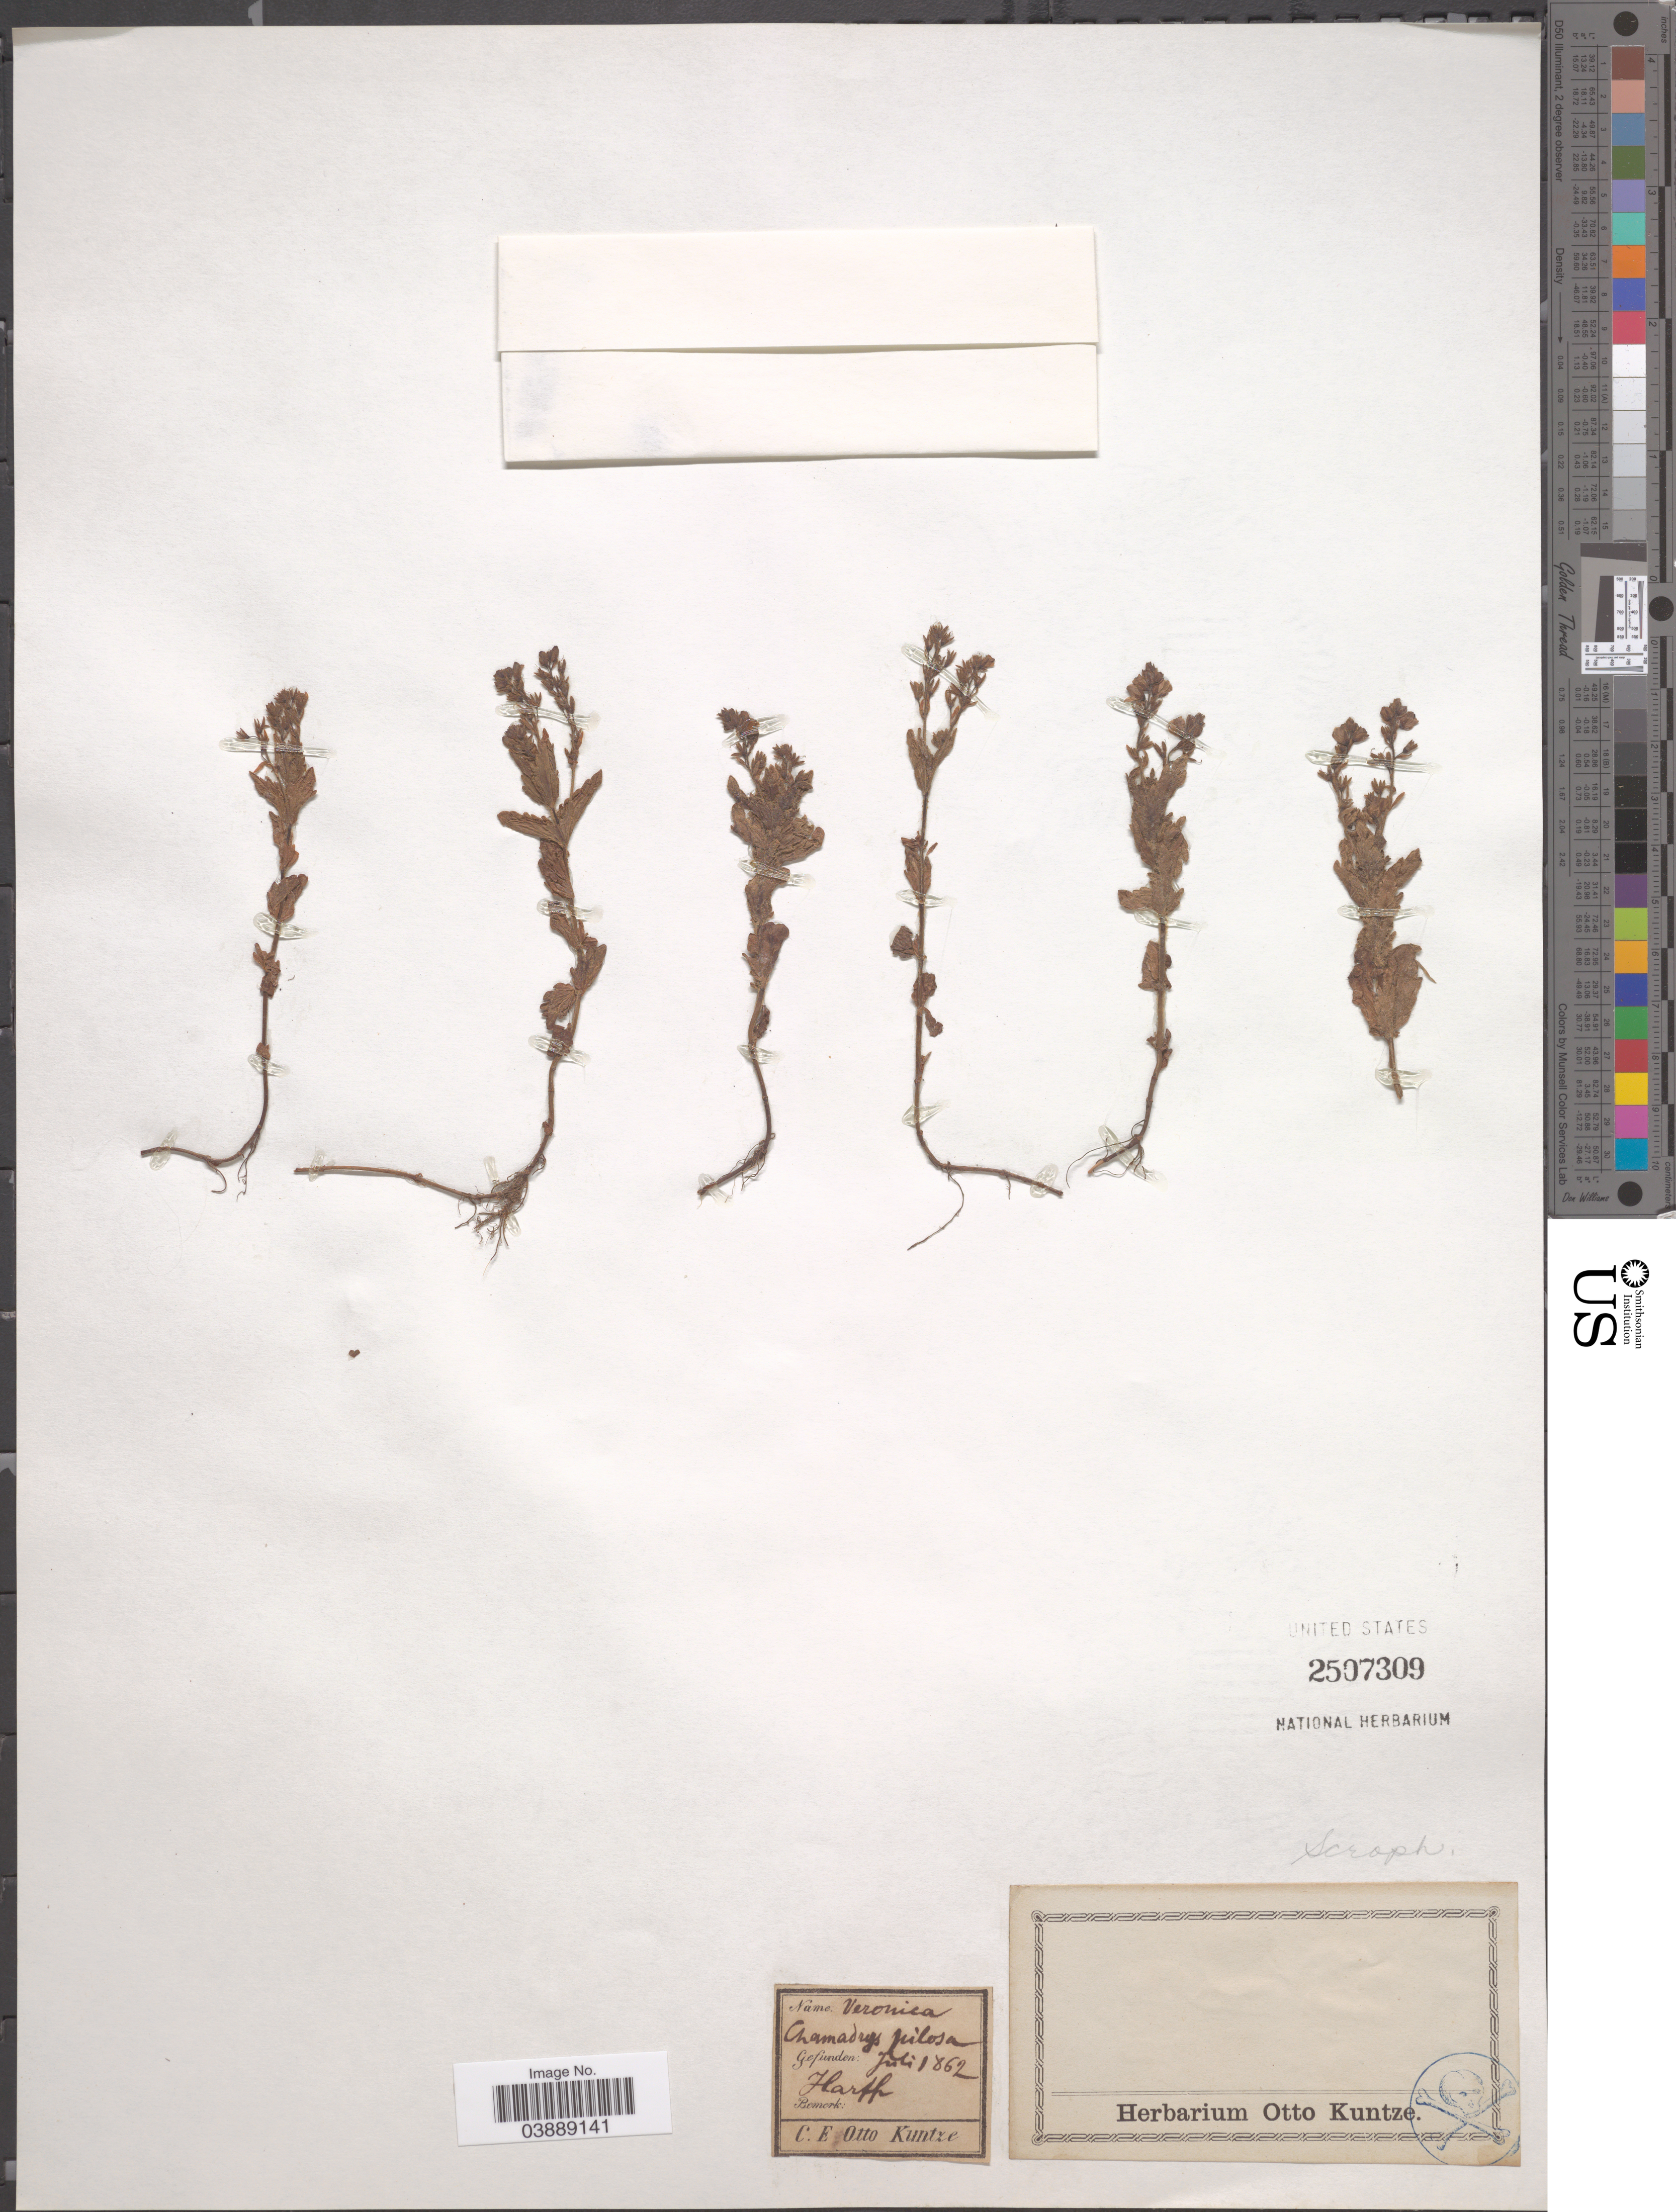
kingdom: Plantae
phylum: Tracheophyta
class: Magnoliopsida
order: Lamiales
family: Plantaginaceae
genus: Veronica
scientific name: Veronica chamaedrys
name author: L.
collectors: C.E.O. Kuntze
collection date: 1862-07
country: Germany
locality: Harth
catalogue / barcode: US 2507309